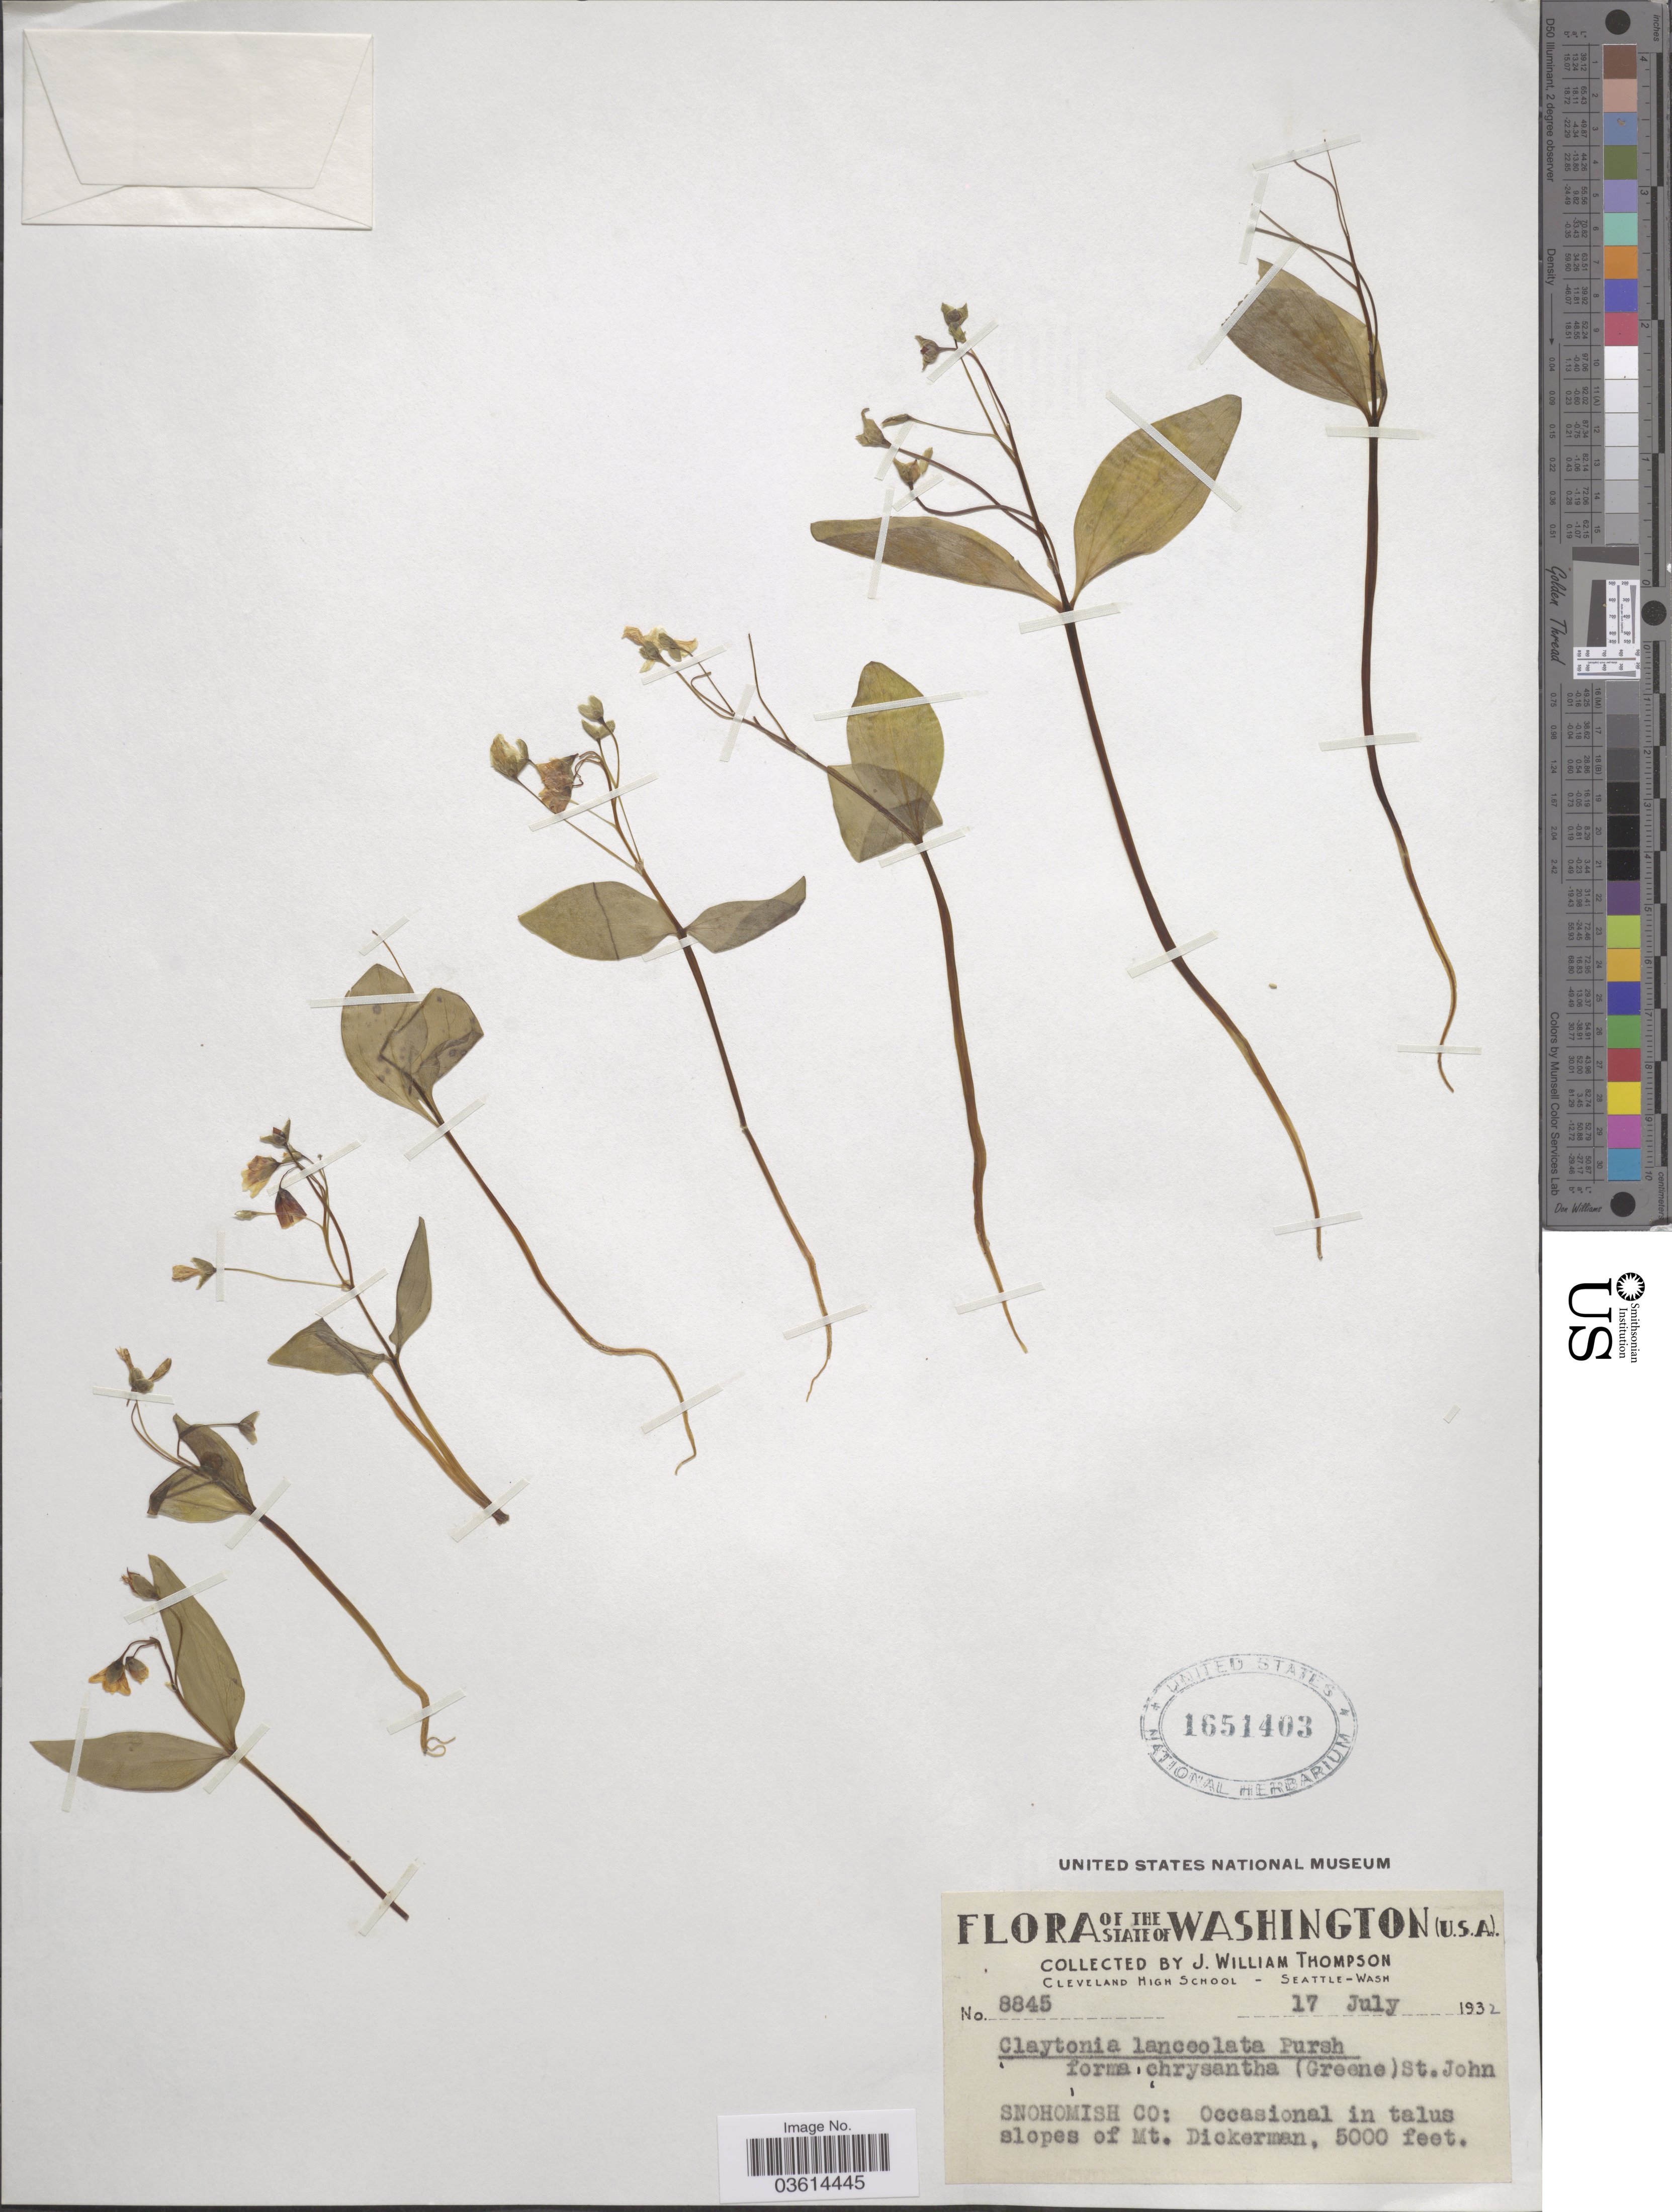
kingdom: Plantae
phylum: Tracheophyta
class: Magnoliopsida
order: Caryophyllales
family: Montiaceae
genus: Claytonia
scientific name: Claytonia lanceolata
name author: Pursh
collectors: J. W. Thompson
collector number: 8845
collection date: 1932-07-17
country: United States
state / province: Washington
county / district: Snohomish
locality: Snohomish Co: Occasional in talus slopes of Mt. Dickerman.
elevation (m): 1524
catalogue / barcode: US 1651403